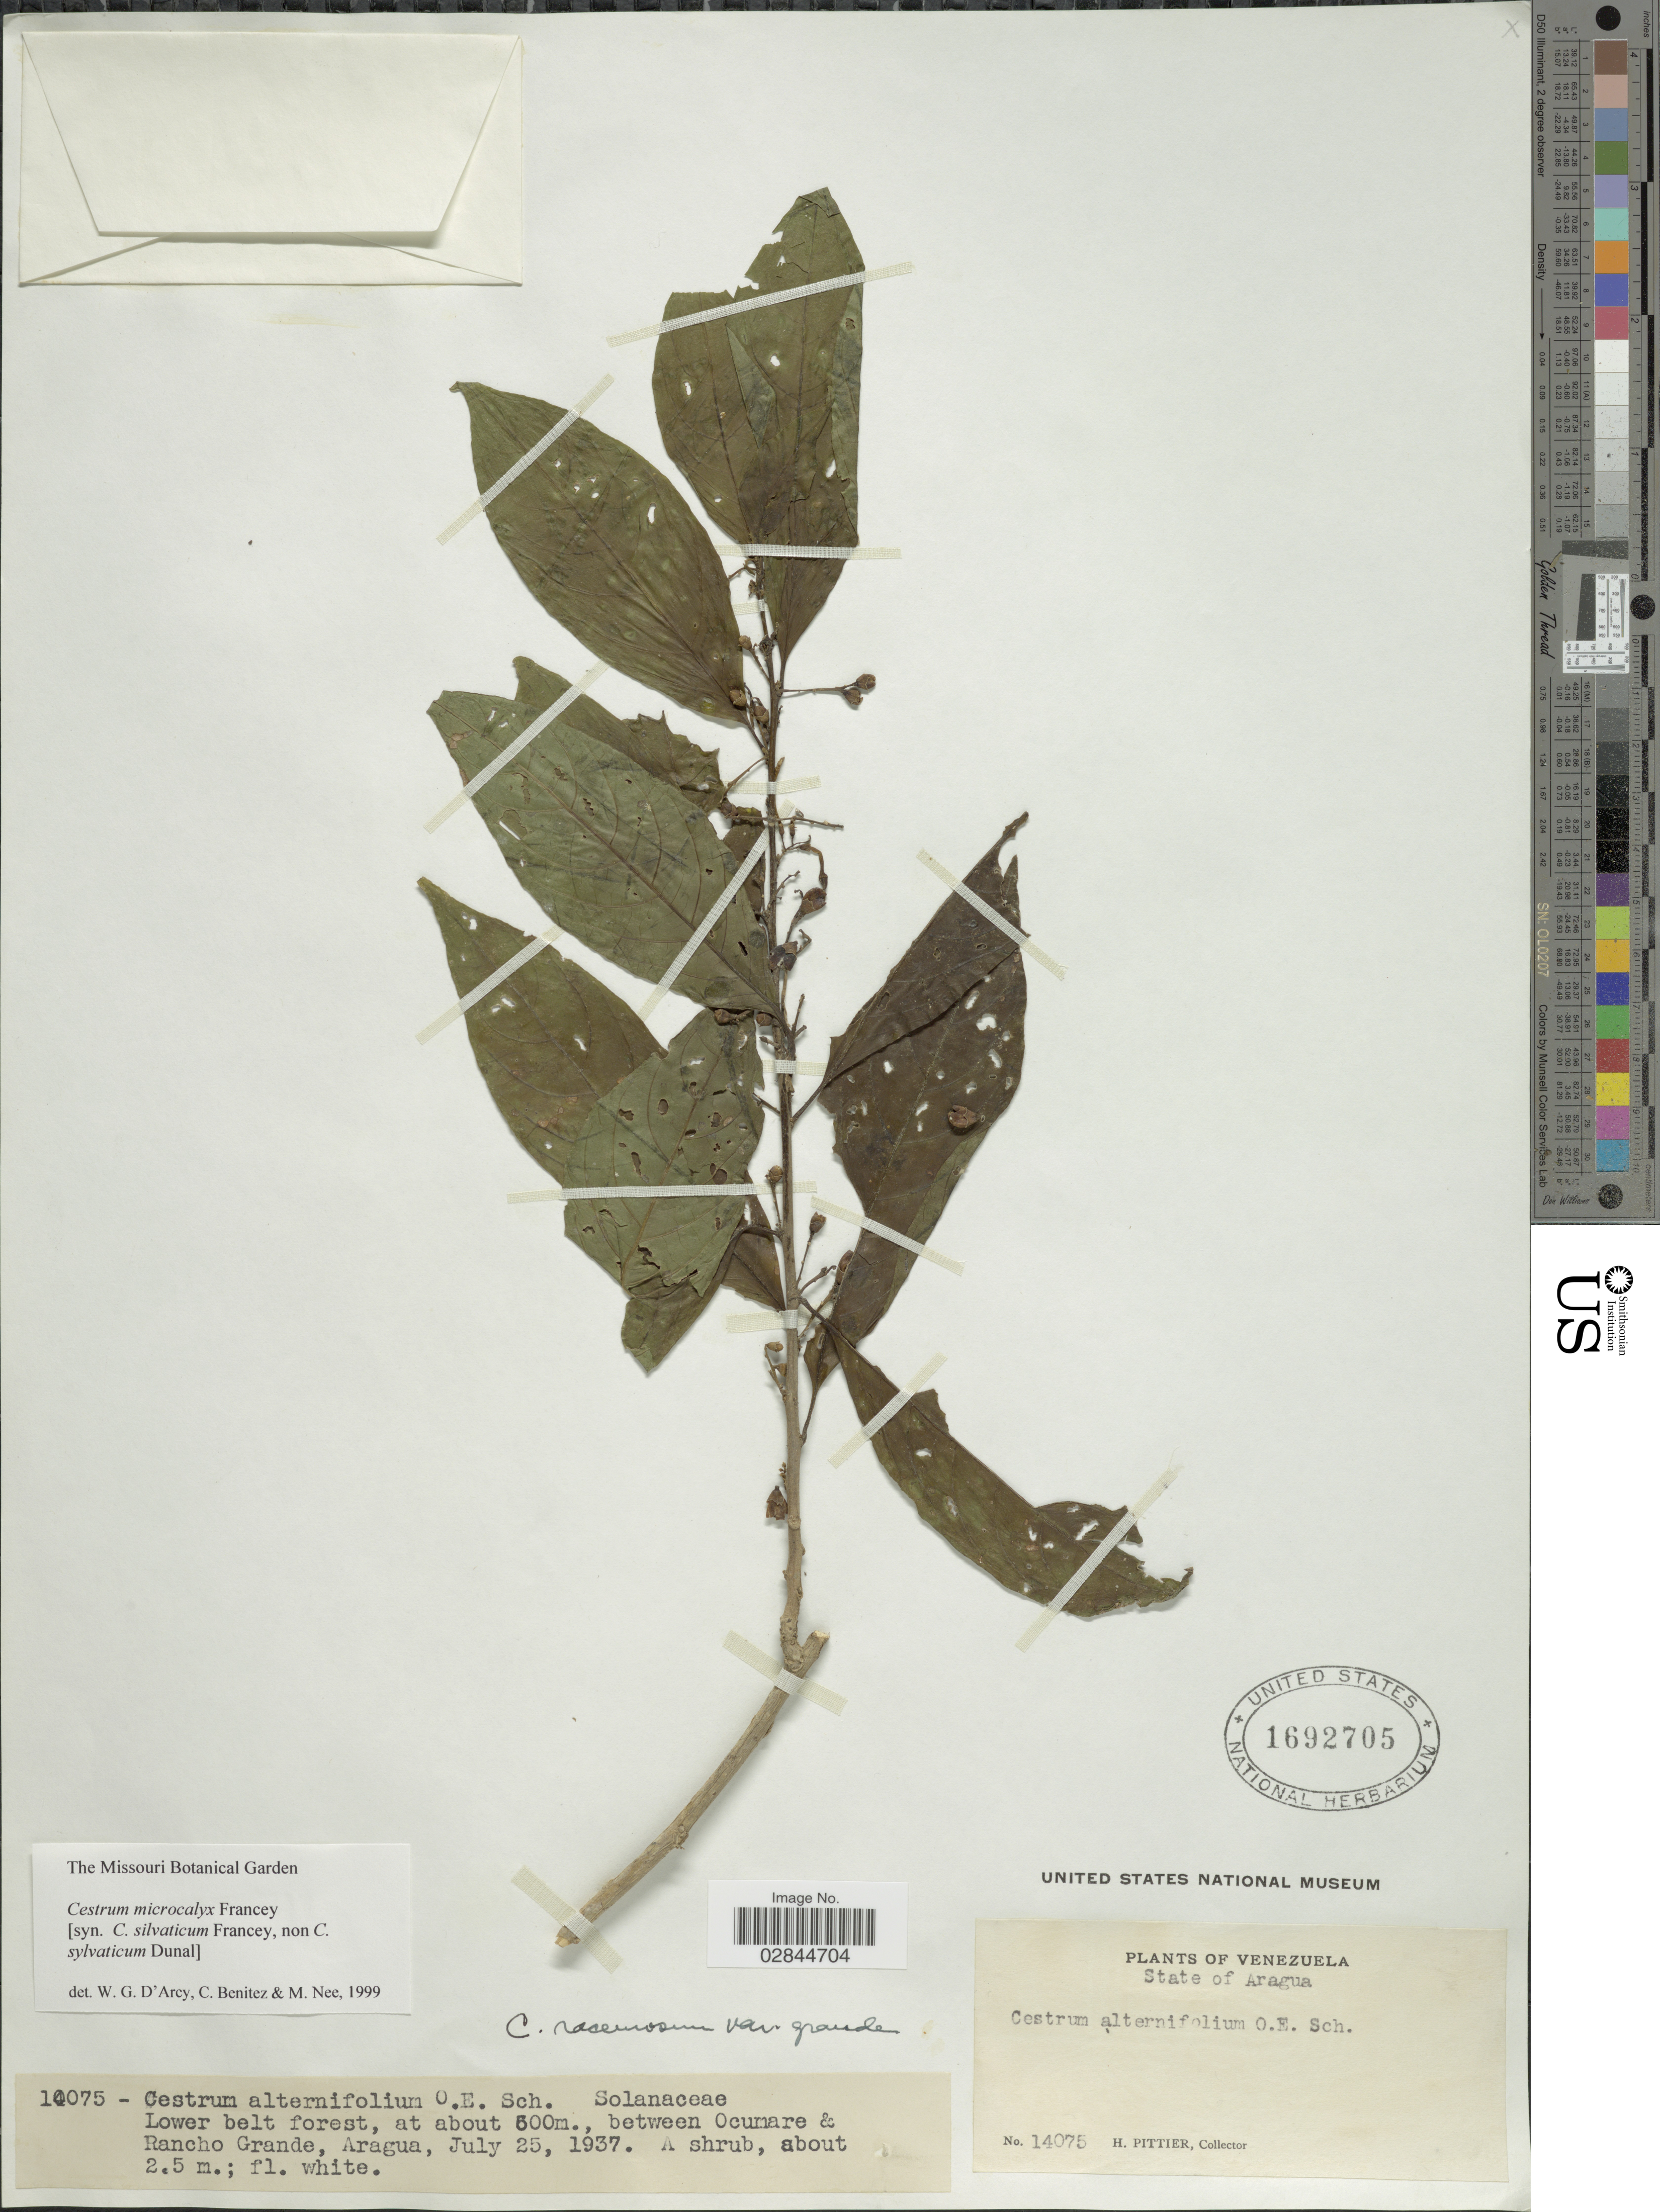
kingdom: Plantae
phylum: Tracheophyta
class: Magnoliopsida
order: Solanales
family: Solanaceae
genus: Cestrum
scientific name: Cestrum microcalyx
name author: Francey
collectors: H. F. Pittier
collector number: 14075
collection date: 1937-07-25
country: Venezuela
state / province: Aragua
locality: Between Ocumare & Rancho Grande.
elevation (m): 500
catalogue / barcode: US 1692705